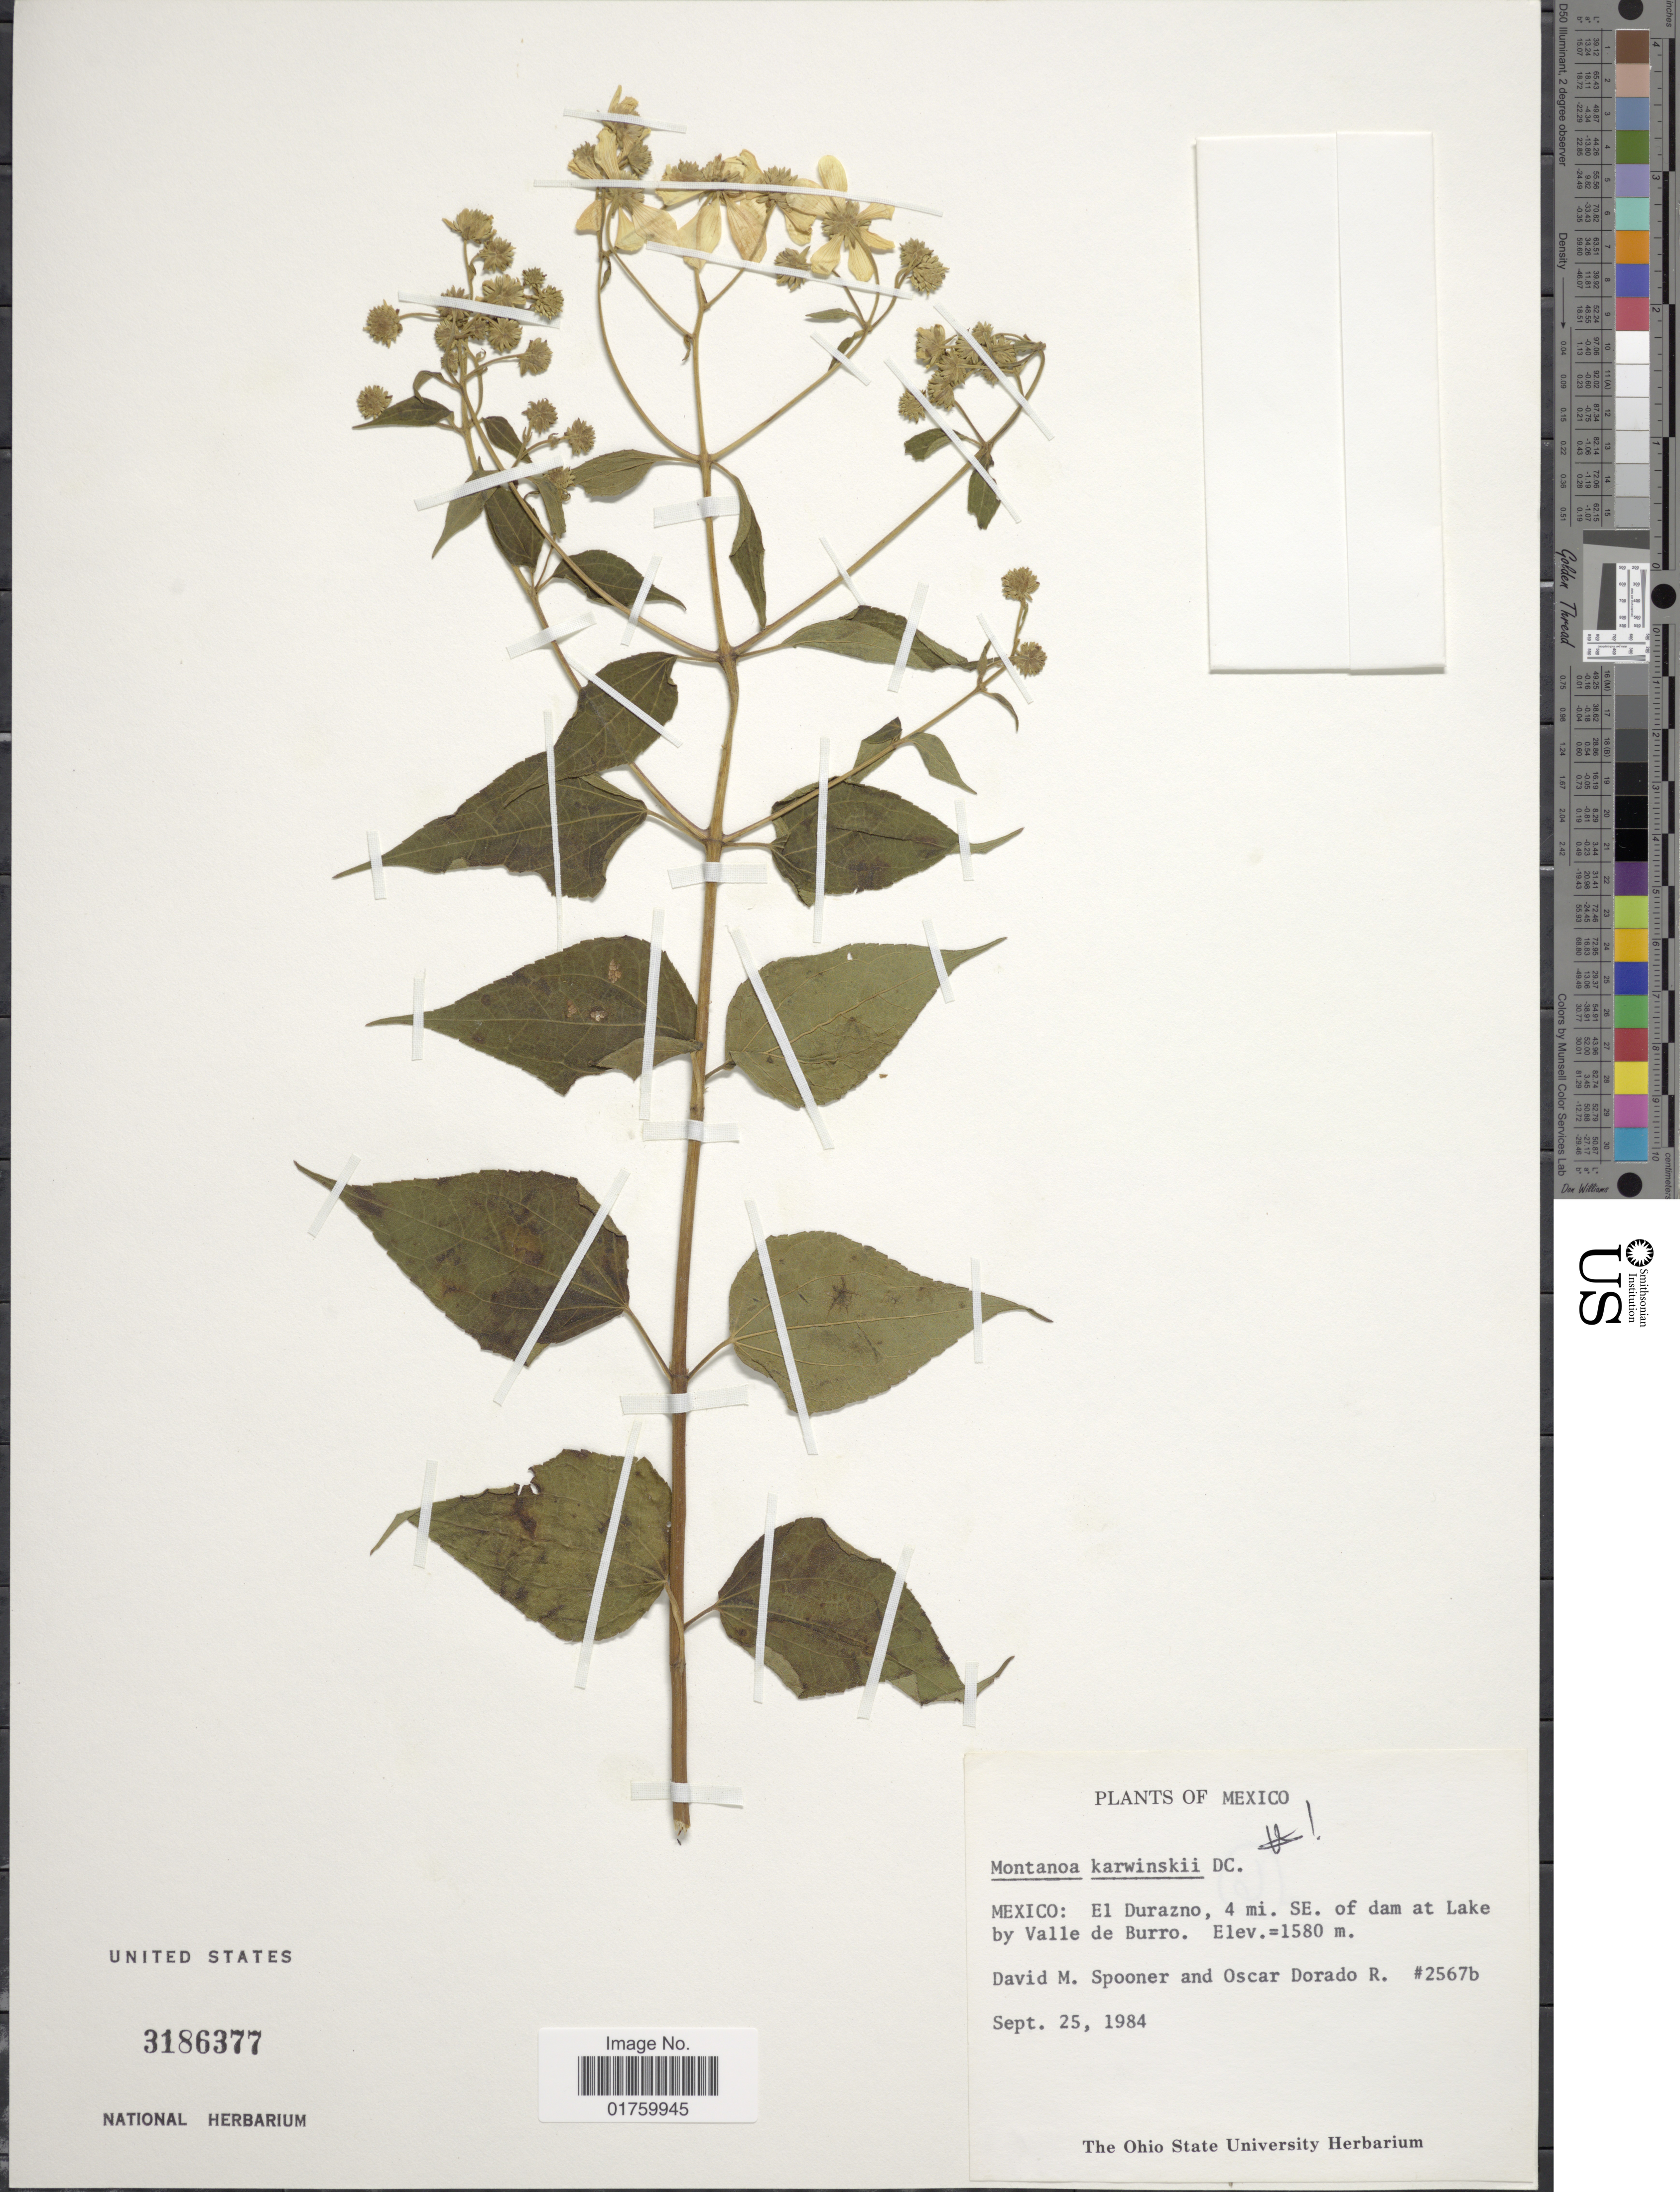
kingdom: Plantae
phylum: Tracheophyta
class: Magnoliopsida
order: Asterales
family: Asteraceae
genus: Montanoa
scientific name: Montanoa karwinskii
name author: DC.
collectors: D. Spooner & O. R. Dorado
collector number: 2567b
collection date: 1984-09-25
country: Mexico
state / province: México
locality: El Durazno, 4 mi. SE. of dam at Lake by Valle de Burro.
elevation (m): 1580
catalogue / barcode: US 3186377